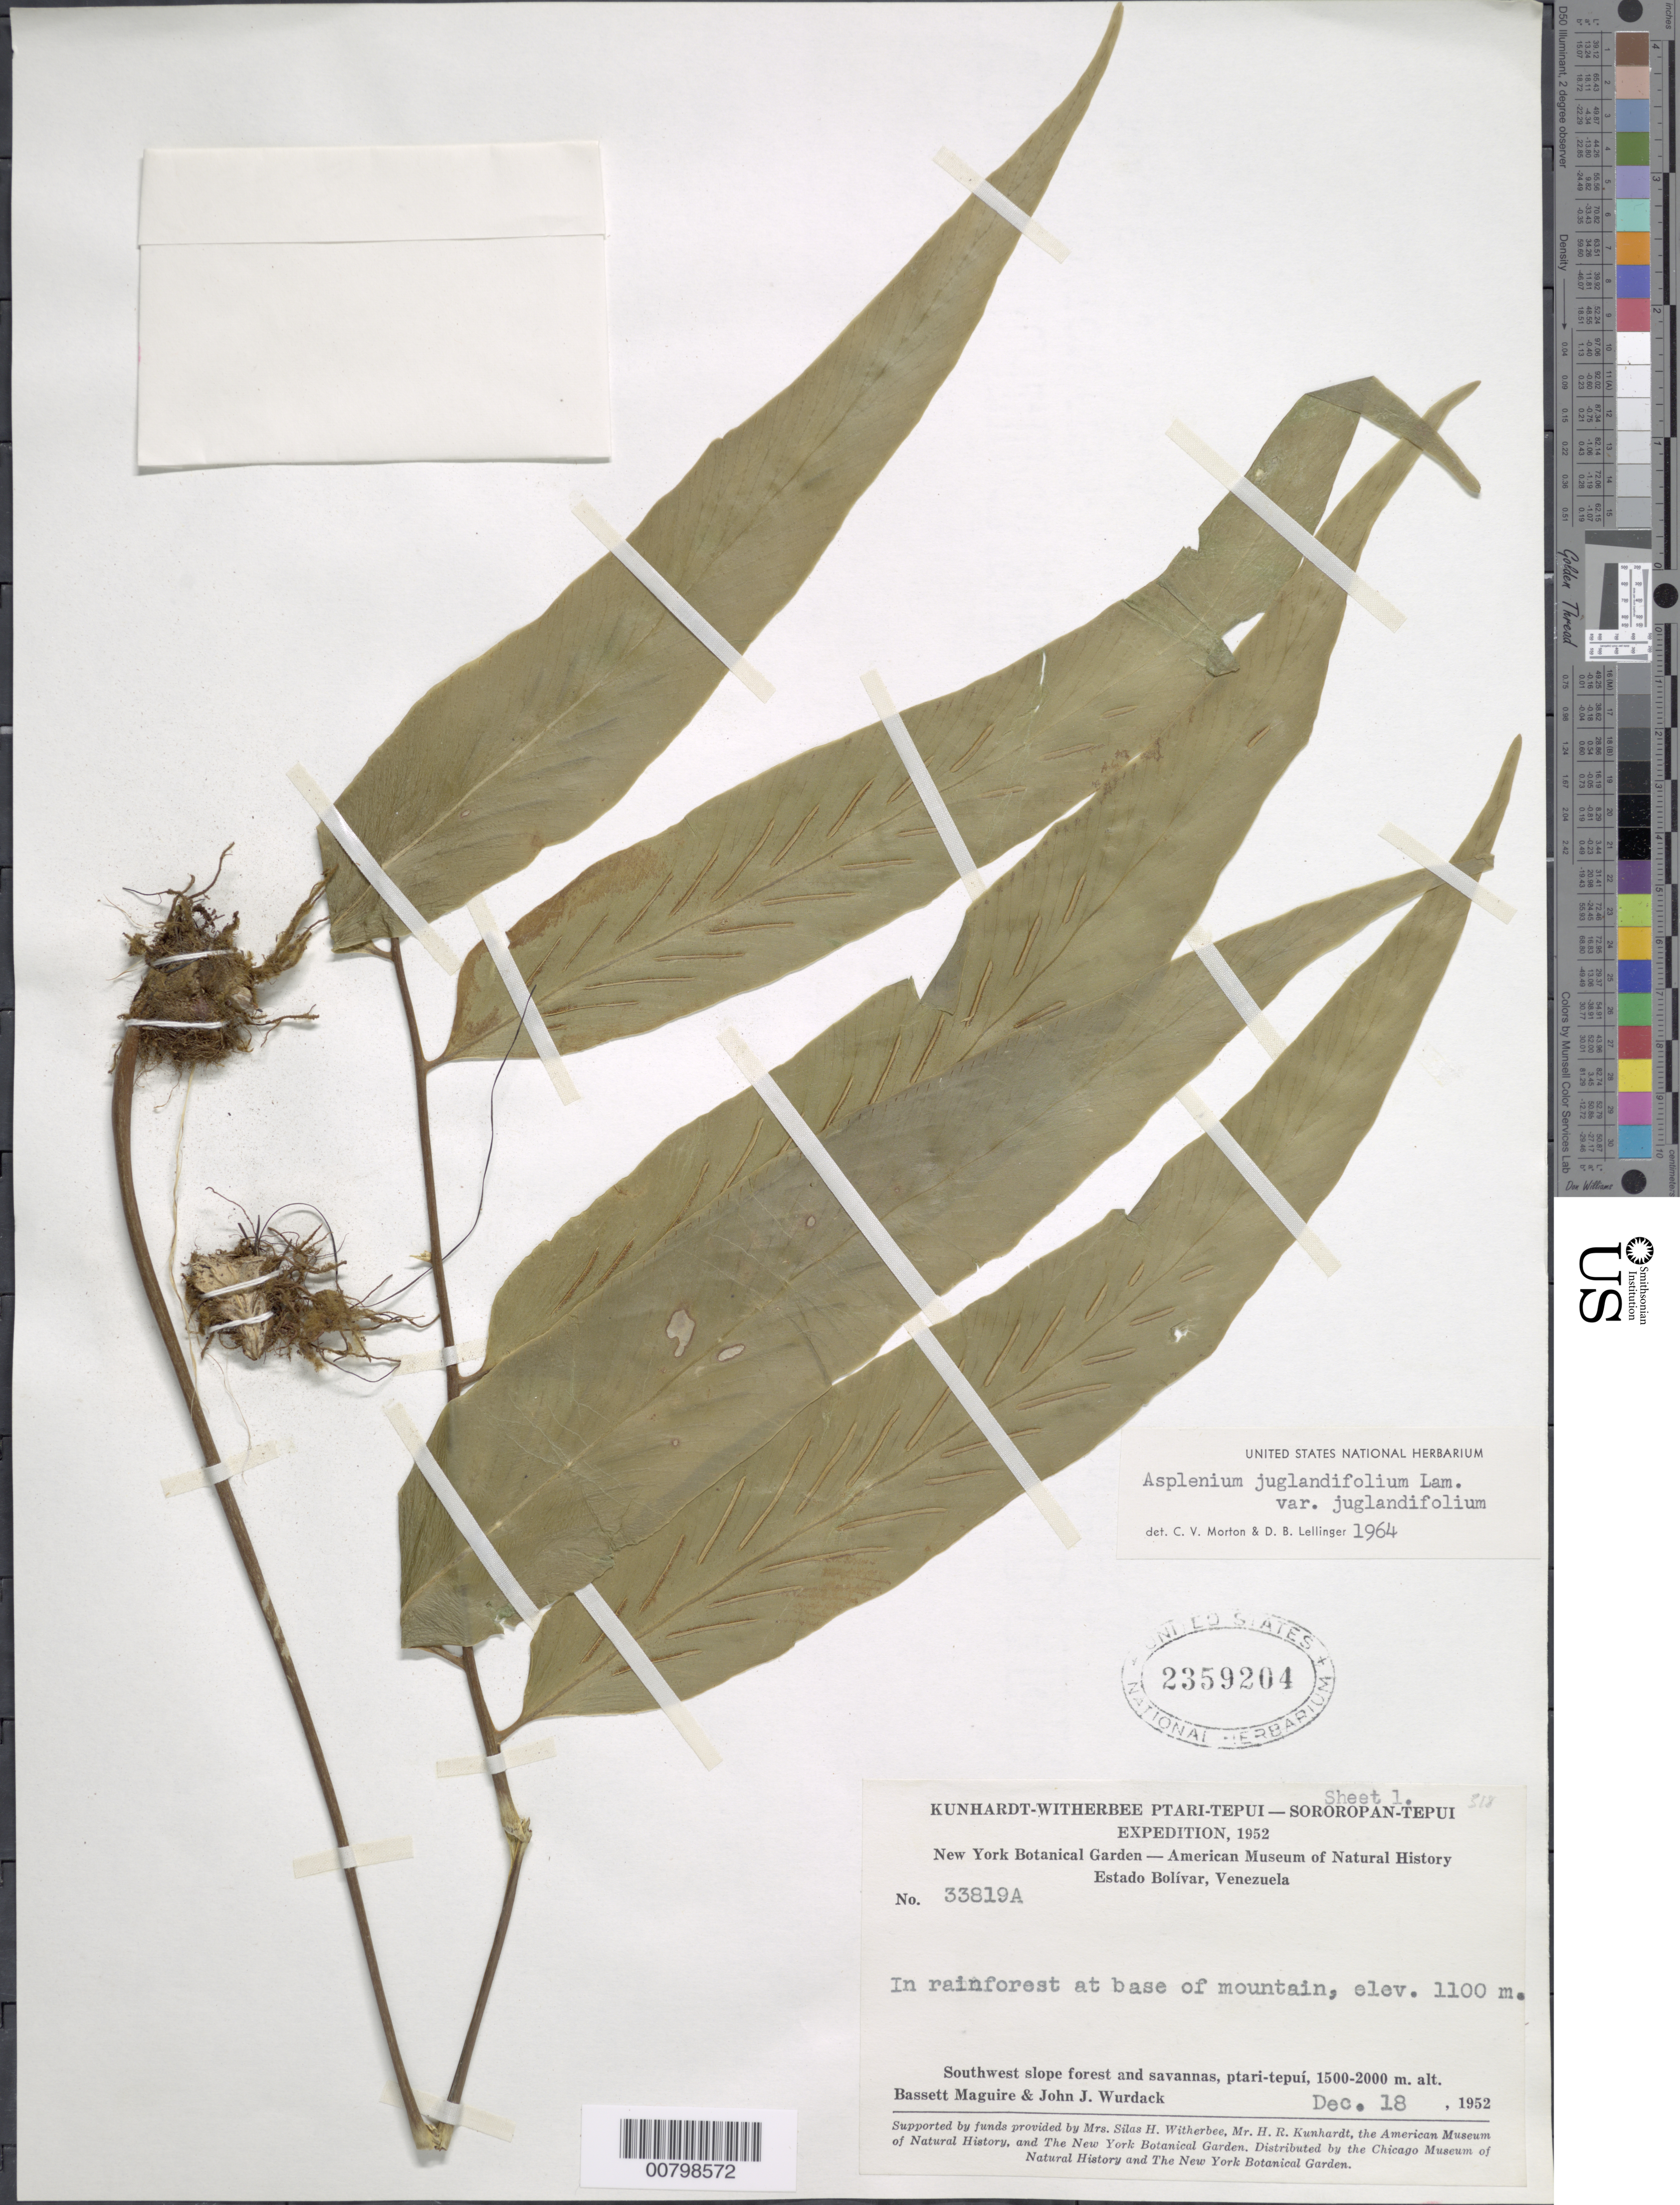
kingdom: Plantae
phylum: Tracheophyta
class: Polypodiopsida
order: Polypodiales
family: Aspleniaceae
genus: Asplenium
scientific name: Asplenium juglandifolium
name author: Lam.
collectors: B. Maguire & J. J. Wurdack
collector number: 33819 A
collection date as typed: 18-Dec-52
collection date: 1952-12-18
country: Venezuela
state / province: Bolívar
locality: Ptari-tepuí, southwest slopes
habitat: Rainforest at base of mountain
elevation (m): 1100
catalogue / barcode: US 2359204